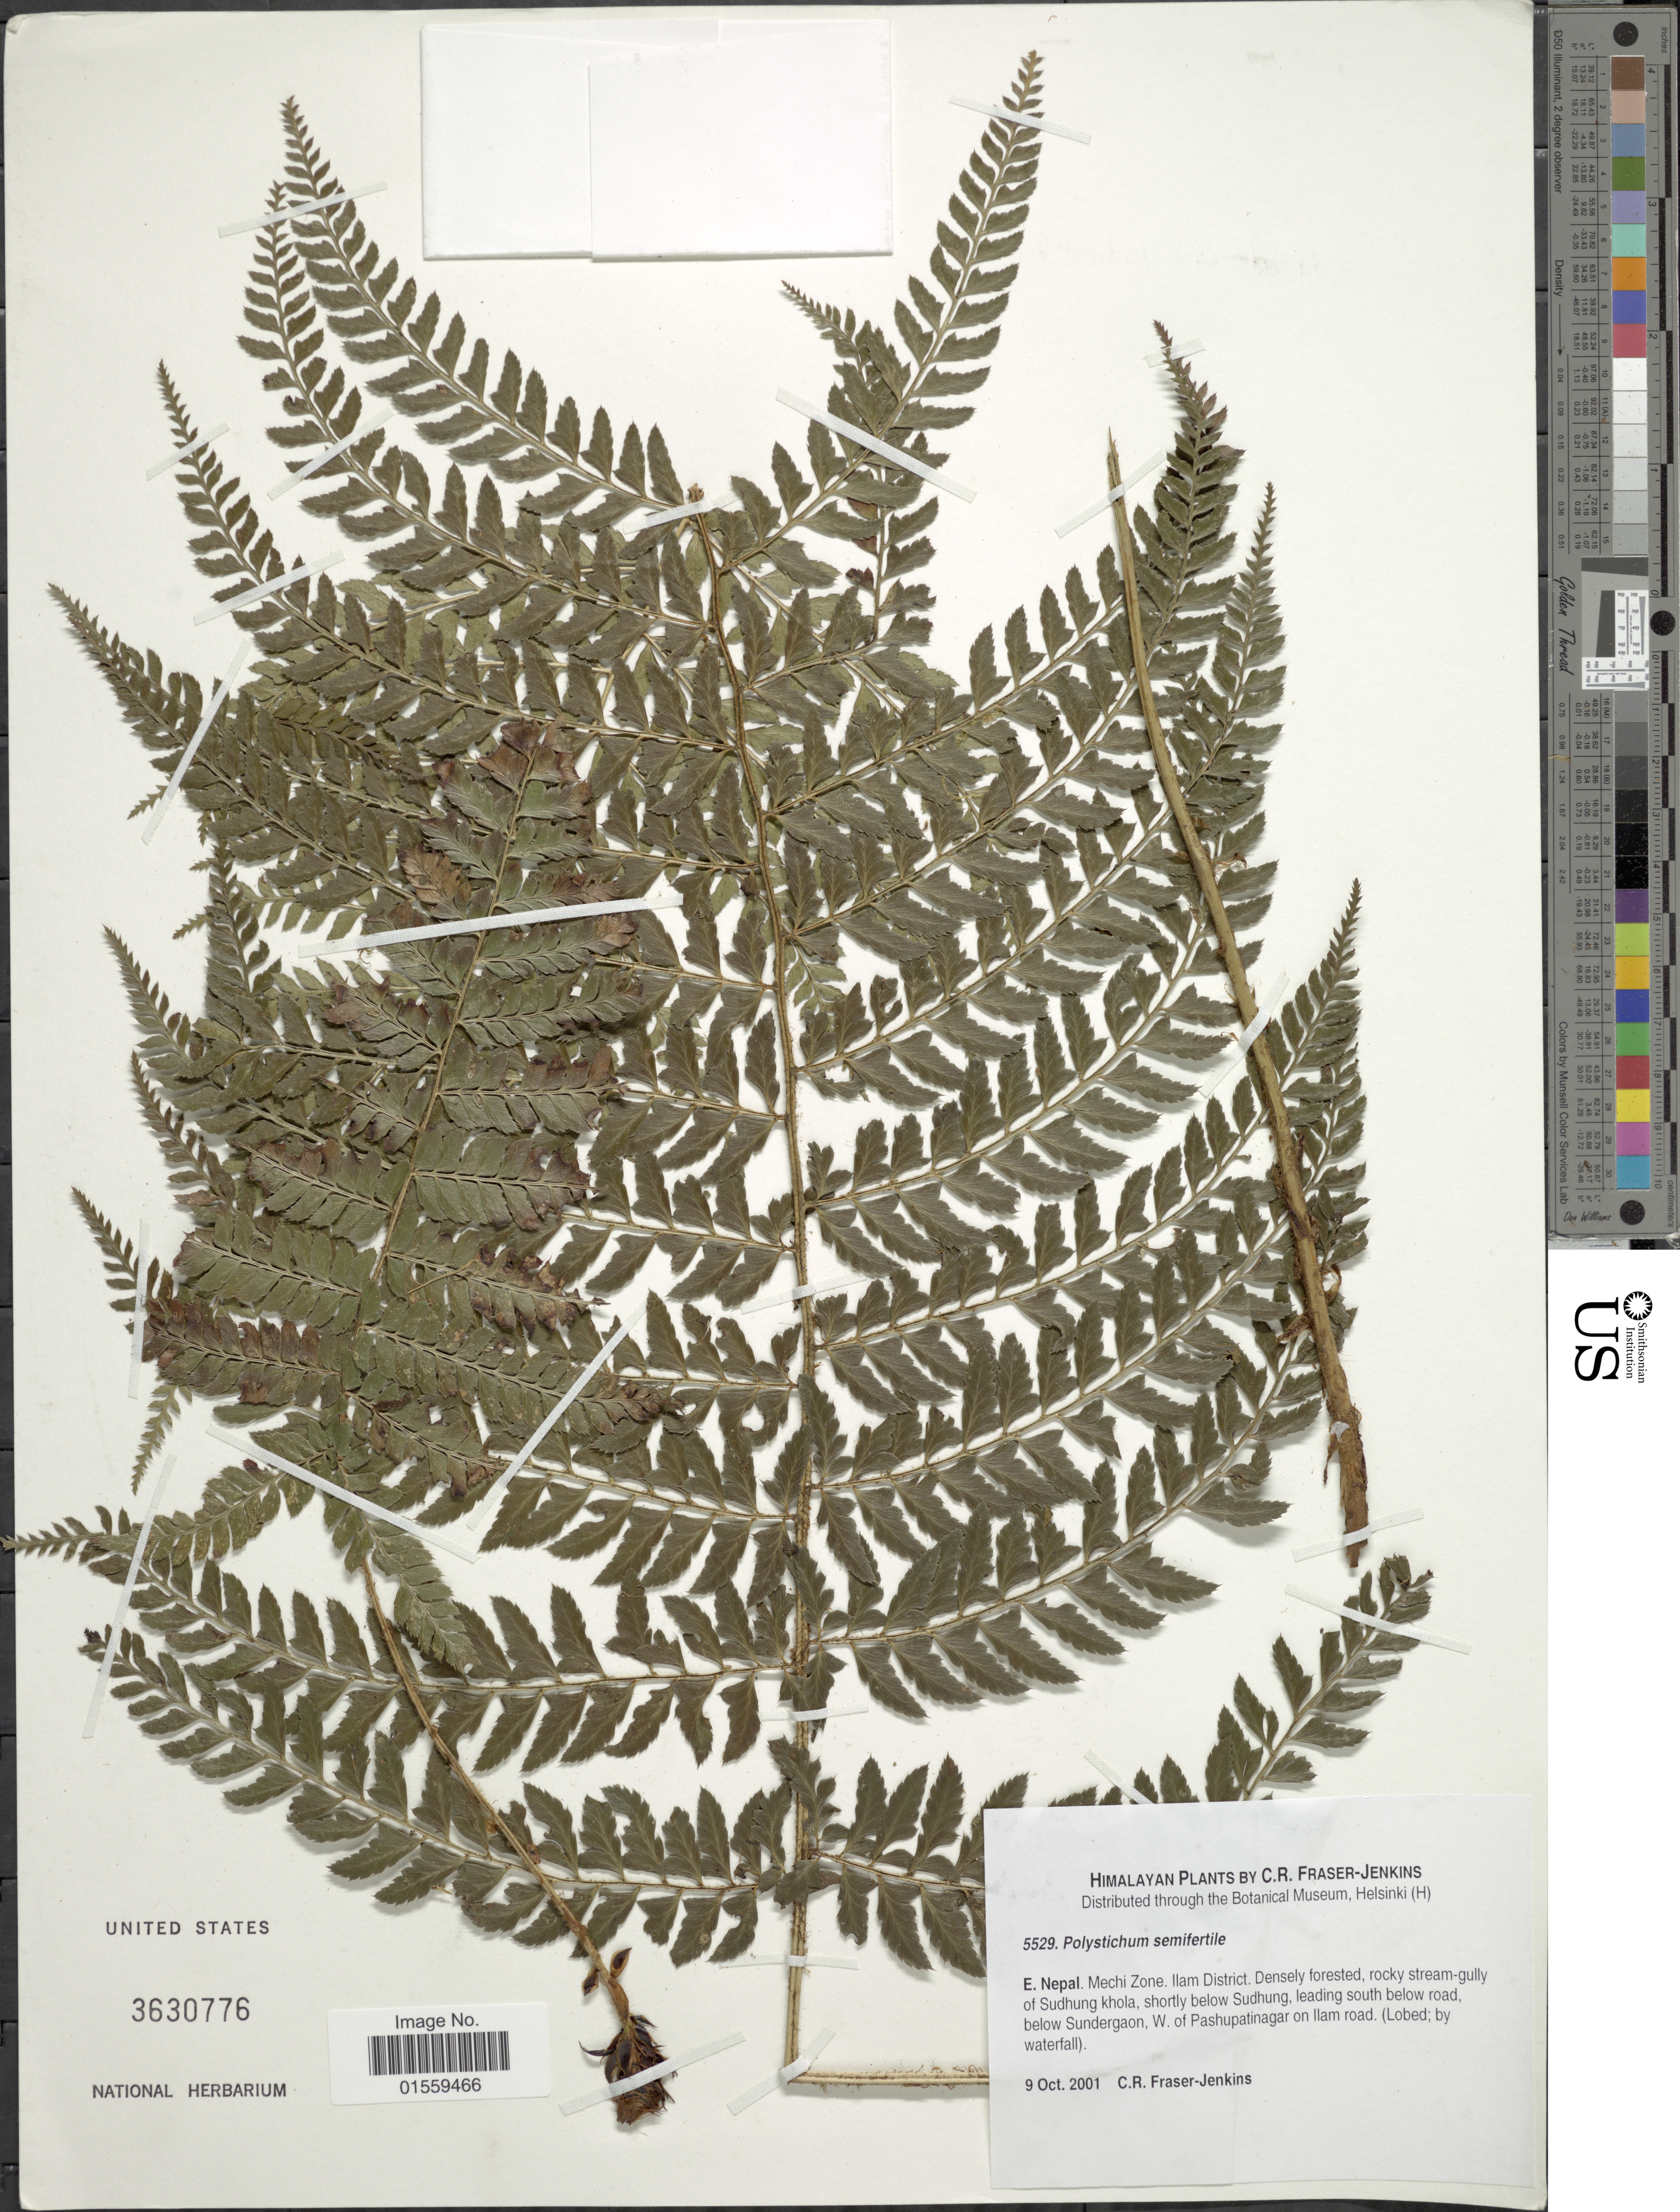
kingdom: Plantae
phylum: Tracheophyta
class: Polypodiopsida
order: Polypodiales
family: Dryopteridaceae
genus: Polystichum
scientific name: Polystichum semifertile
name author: (C.B. Clarke) Ching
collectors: C. R. Fraser-Jenkins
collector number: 5529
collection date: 2001-10-09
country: Nepal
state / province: Mechi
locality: E. Neoal, Mechi Zone, llam District, densely forested, rocky stream-gully of Sudhung khola, shortly below Sudhung, leading south below road, below sundergoaon, W. of Pashupatinagar on llam road.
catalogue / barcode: US 3630776